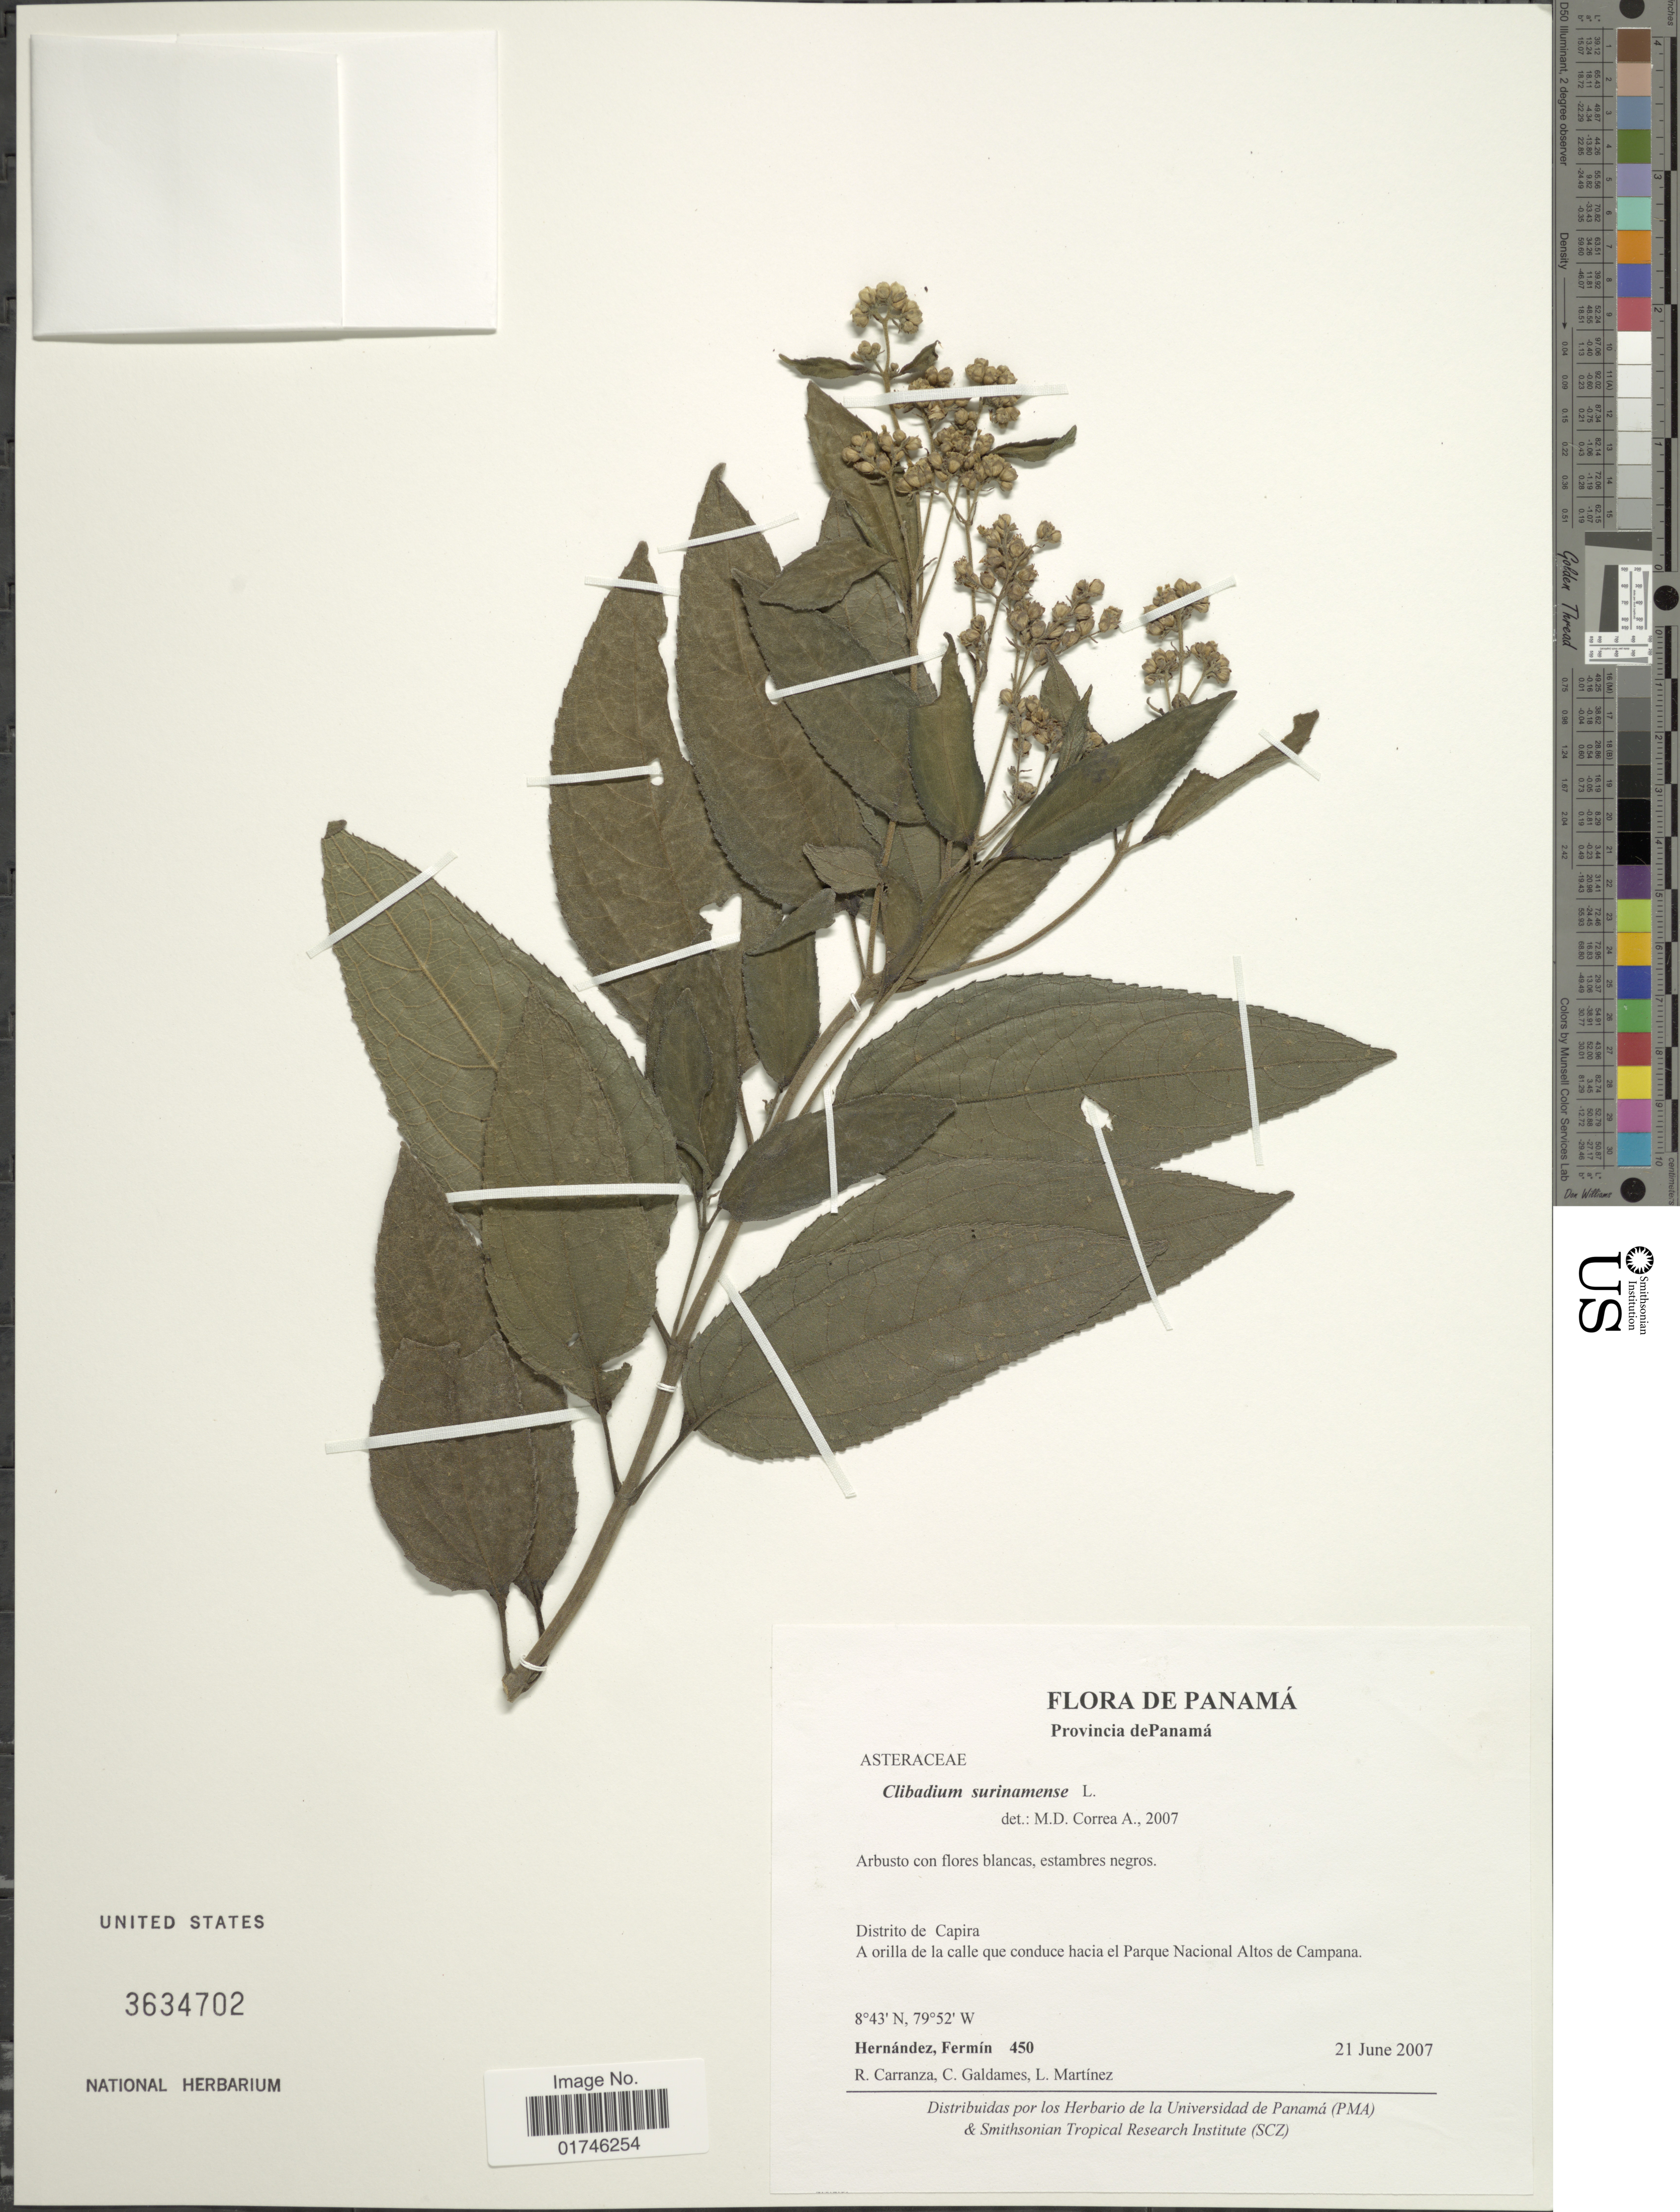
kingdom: Plantae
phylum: Tracheophyta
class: Magnoliopsida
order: Asterales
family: Asteraceae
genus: Clibadium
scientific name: Clibadium surinamense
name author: L.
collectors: F. Hernandez, R. Carranza, C. Galdames & L. Martínez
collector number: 450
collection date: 2007-06-21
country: Panama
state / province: Panamá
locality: Provincia dePanama. Distrito de Capira. A orilla de calle que conduce hacia el Parque Nacional Altos de Campana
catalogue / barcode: US 3634702